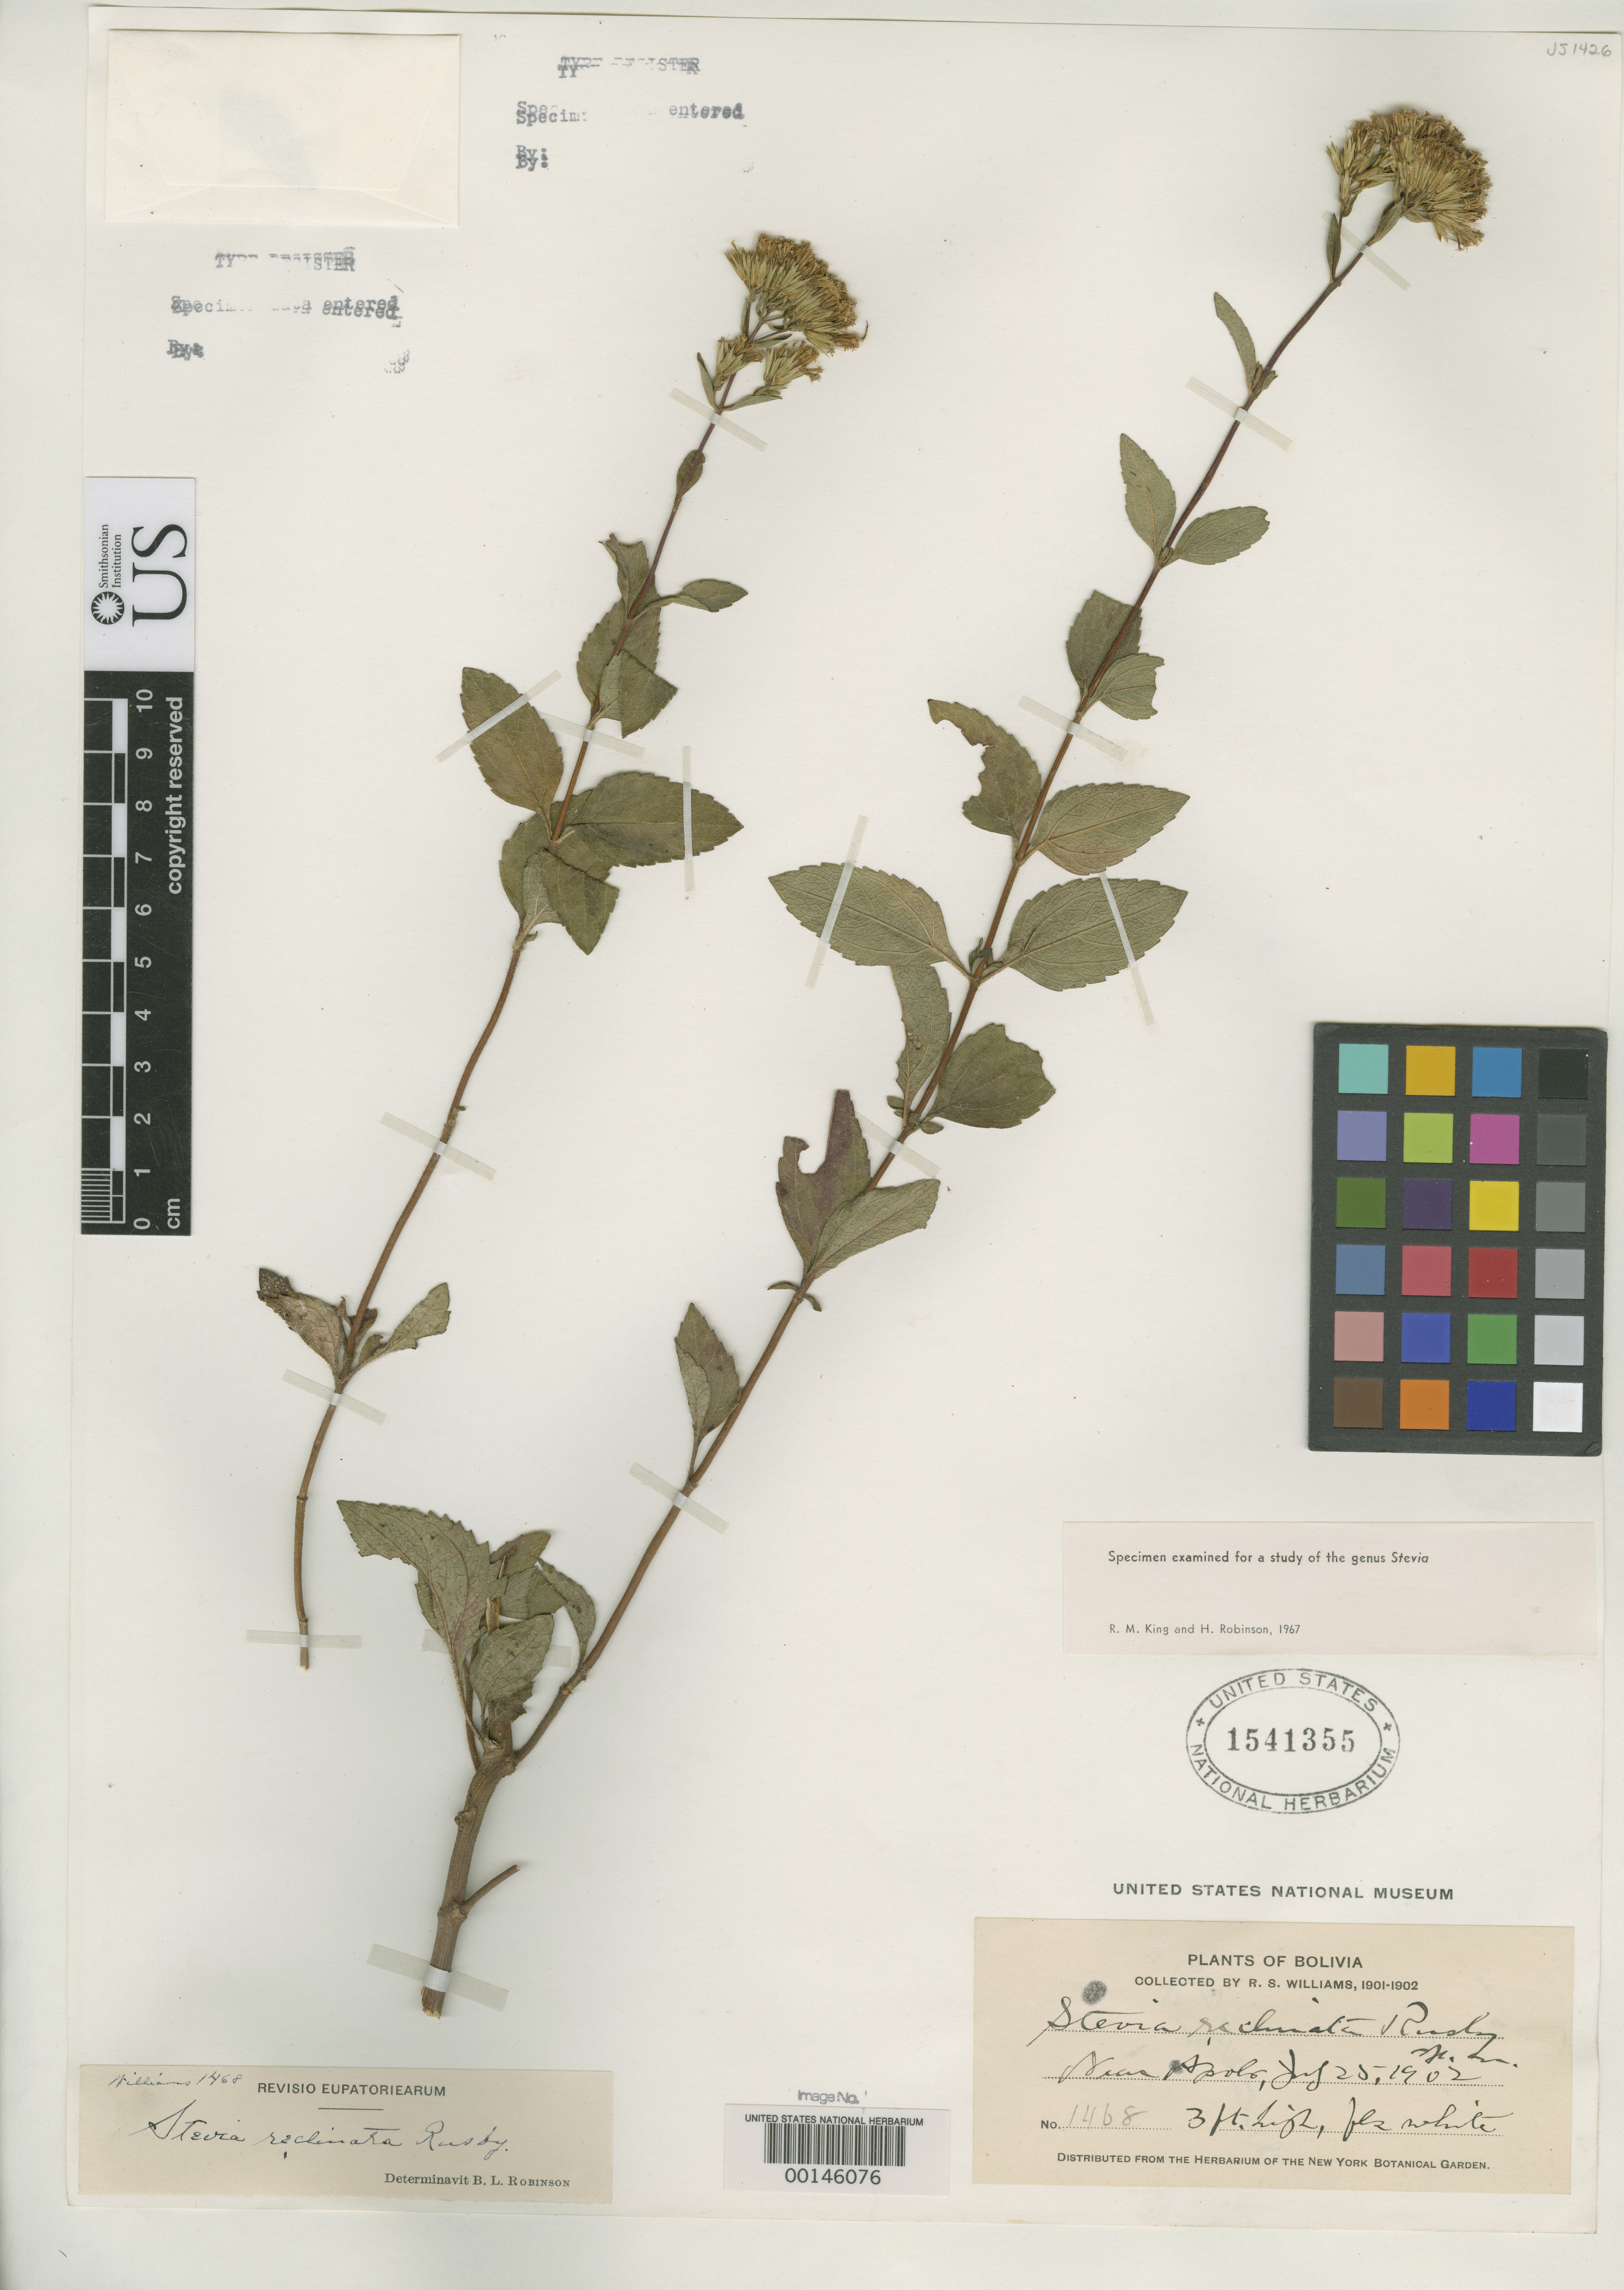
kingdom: Plantae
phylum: Tracheophyta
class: Magnoliopsida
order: Asterales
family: Asteraceae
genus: Stevia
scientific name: Stevia reclinata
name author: Rusby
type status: Isotype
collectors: R. S. Williams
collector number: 1468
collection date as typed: Jul. 25, 1902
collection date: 1902-07-25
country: Bolivia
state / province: La Paz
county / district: Franz Tamayo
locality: Near Apolo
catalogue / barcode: US 1541355